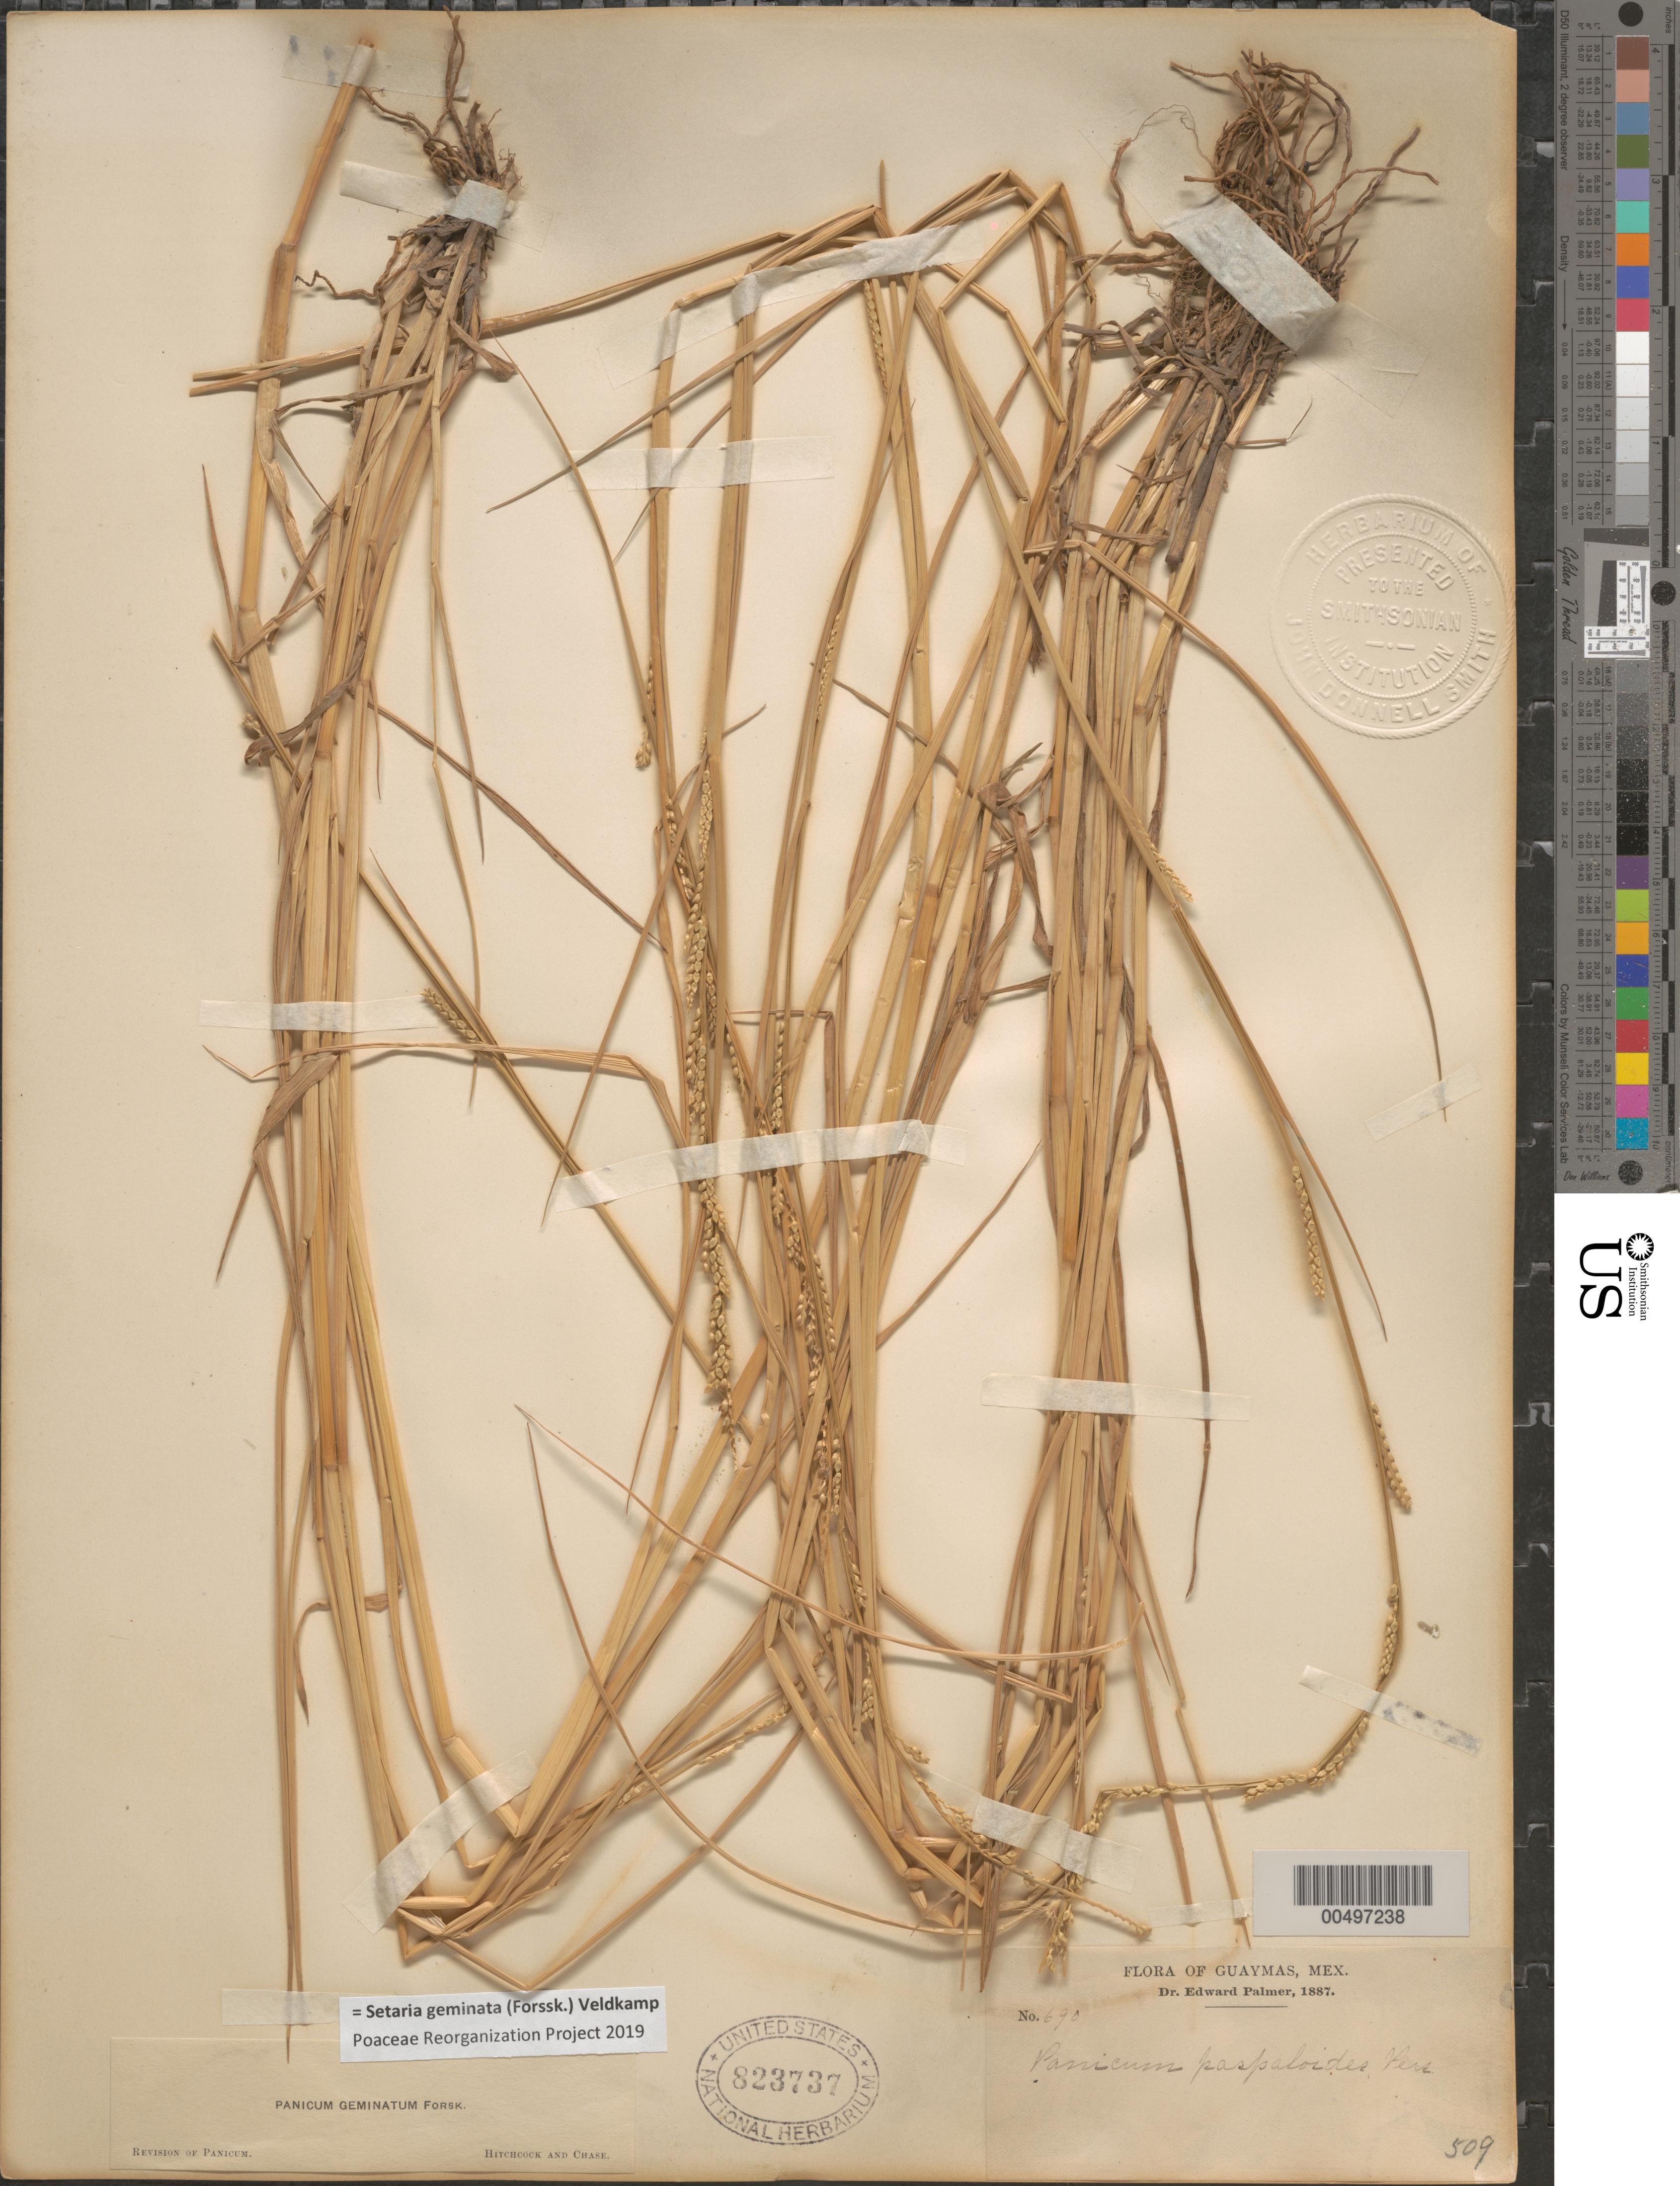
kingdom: Plantae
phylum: Tracheophyta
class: Liliopsida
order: Poales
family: Poaceae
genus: Setaria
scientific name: Setaria geminata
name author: (Forssk.) Veldkamp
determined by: Poaceae Reorganization Project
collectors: E. Palmer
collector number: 509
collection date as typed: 1887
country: Mexico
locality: Guaymas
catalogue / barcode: US 823737